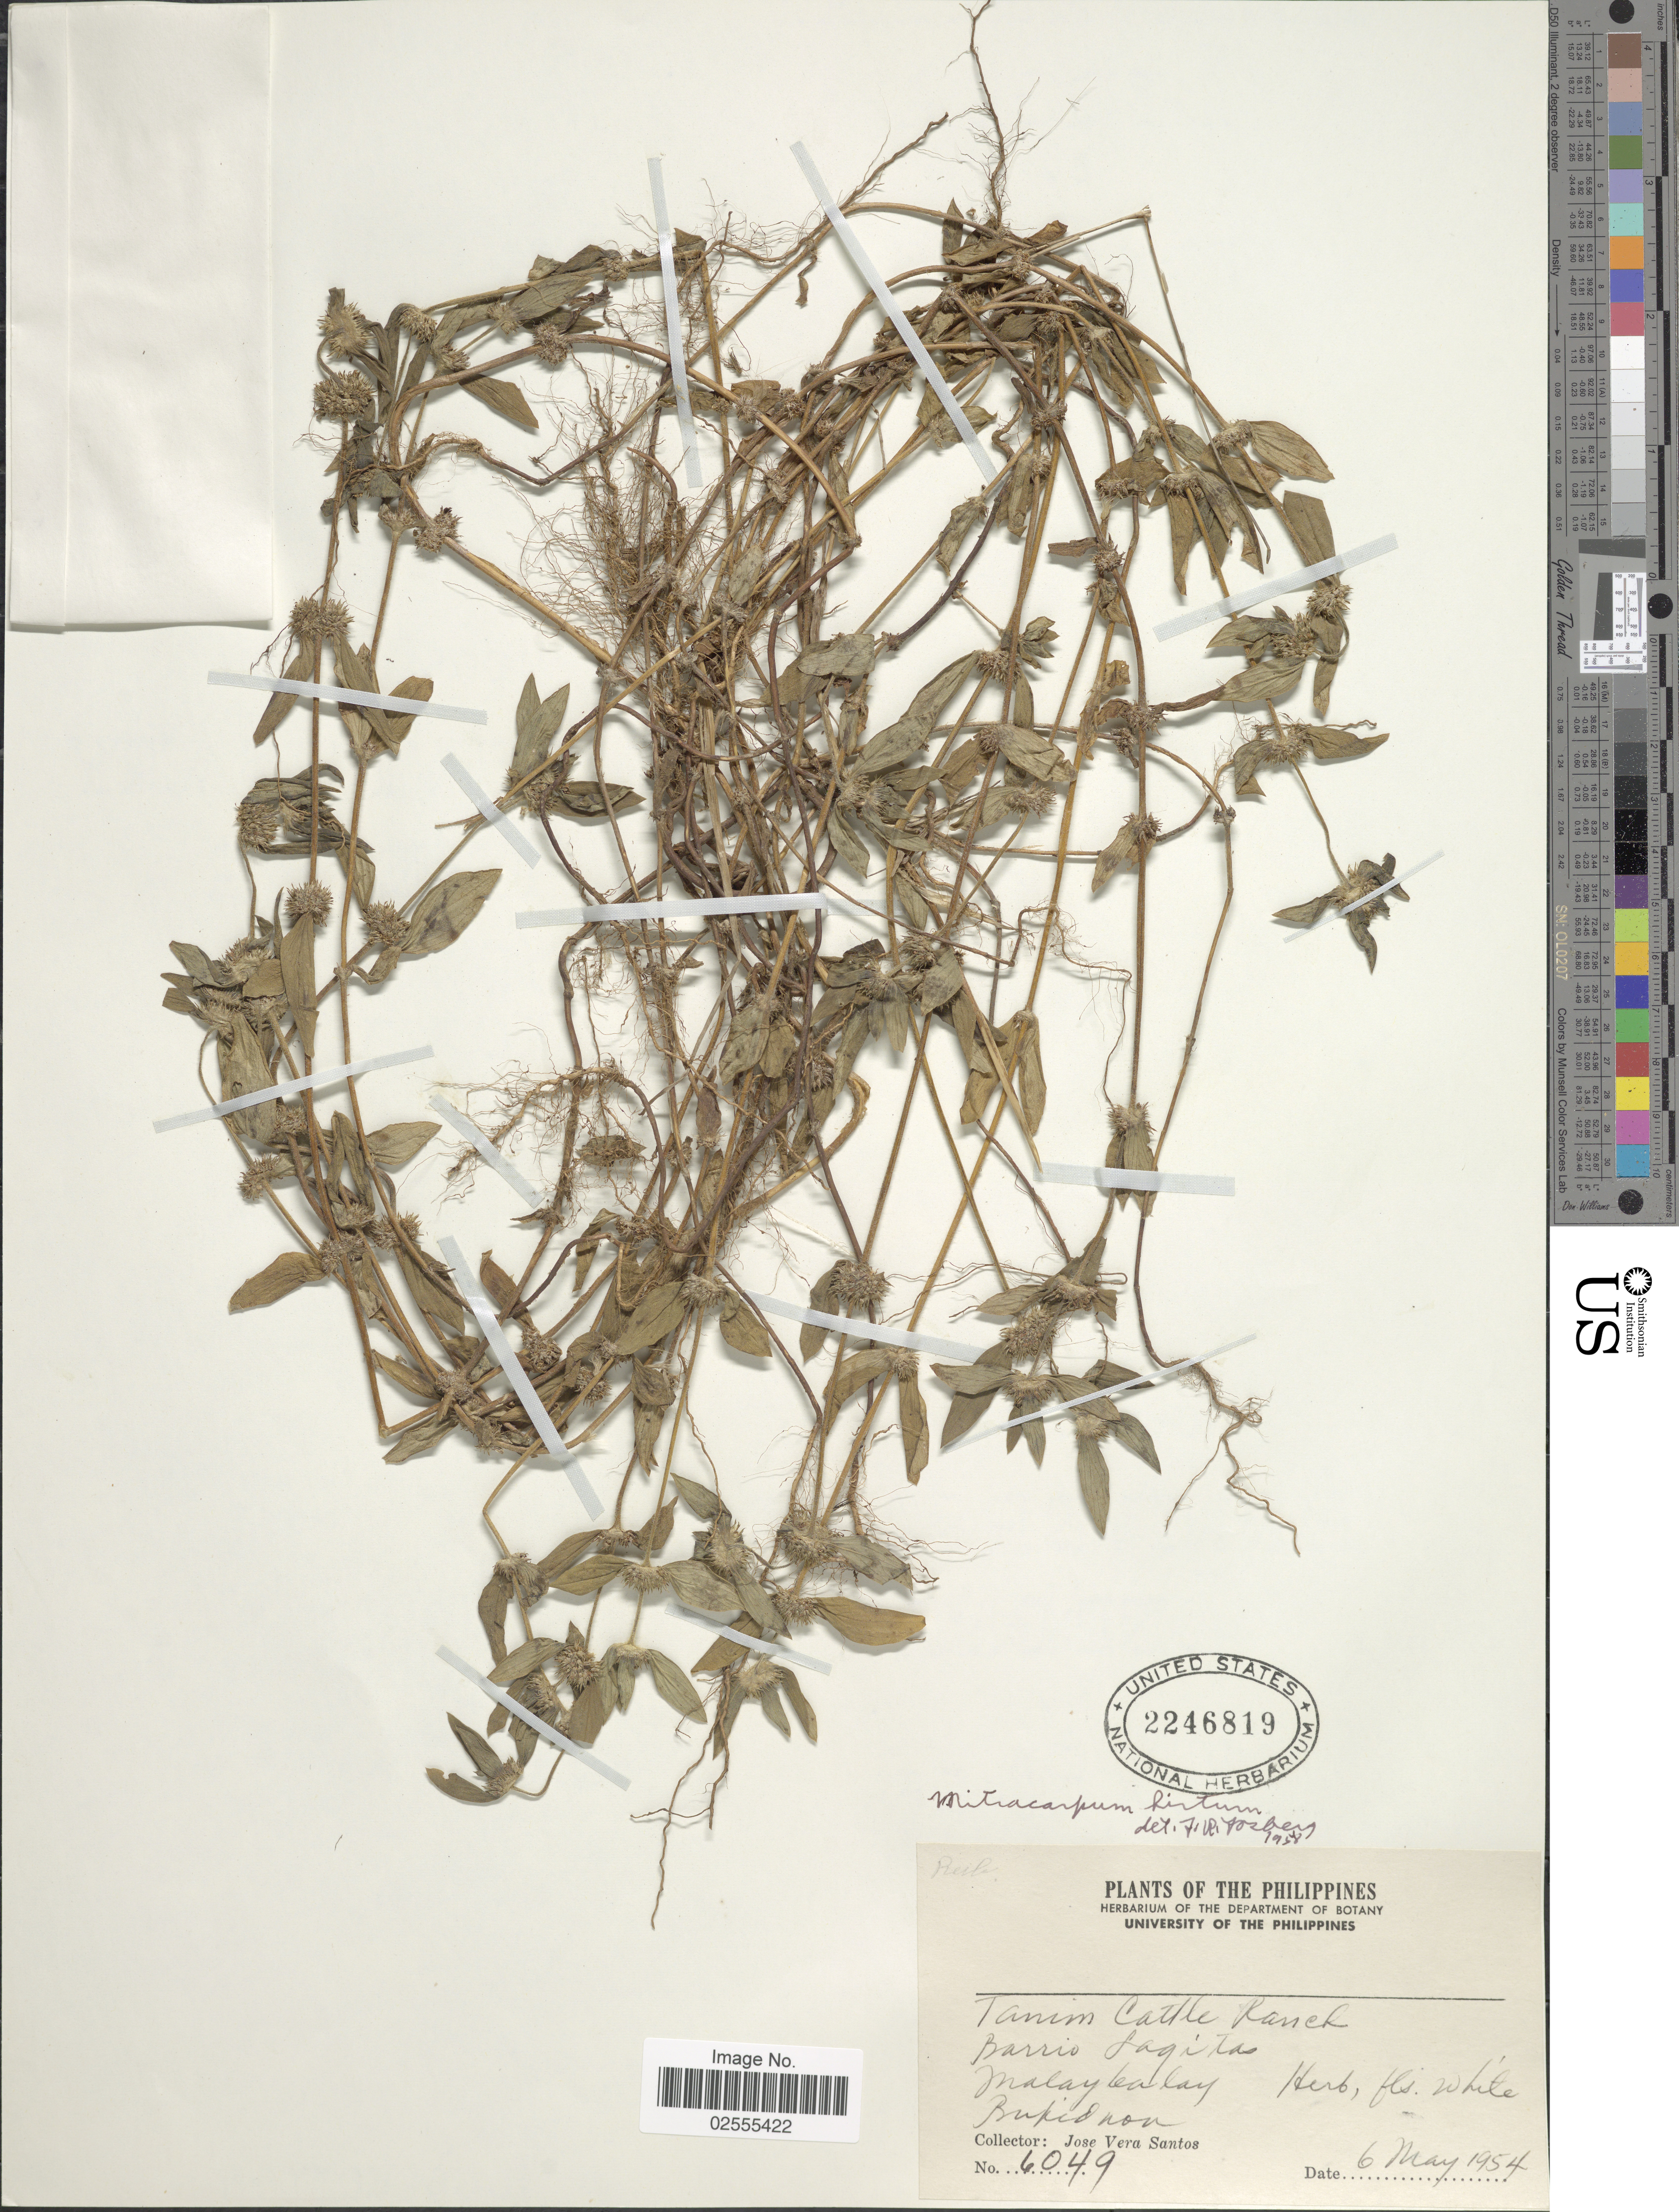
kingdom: Plantae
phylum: Tracheophyta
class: Magnoliopsida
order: Gentianales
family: Rubiaceae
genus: Mitracarpus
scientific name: Mitracarpus hirtus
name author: (L.) DC.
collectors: J. Santos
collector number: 6049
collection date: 1954-05-06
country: Philippines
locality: Barrio Sagita, Malay balay. Bukidnon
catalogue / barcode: US 2246819